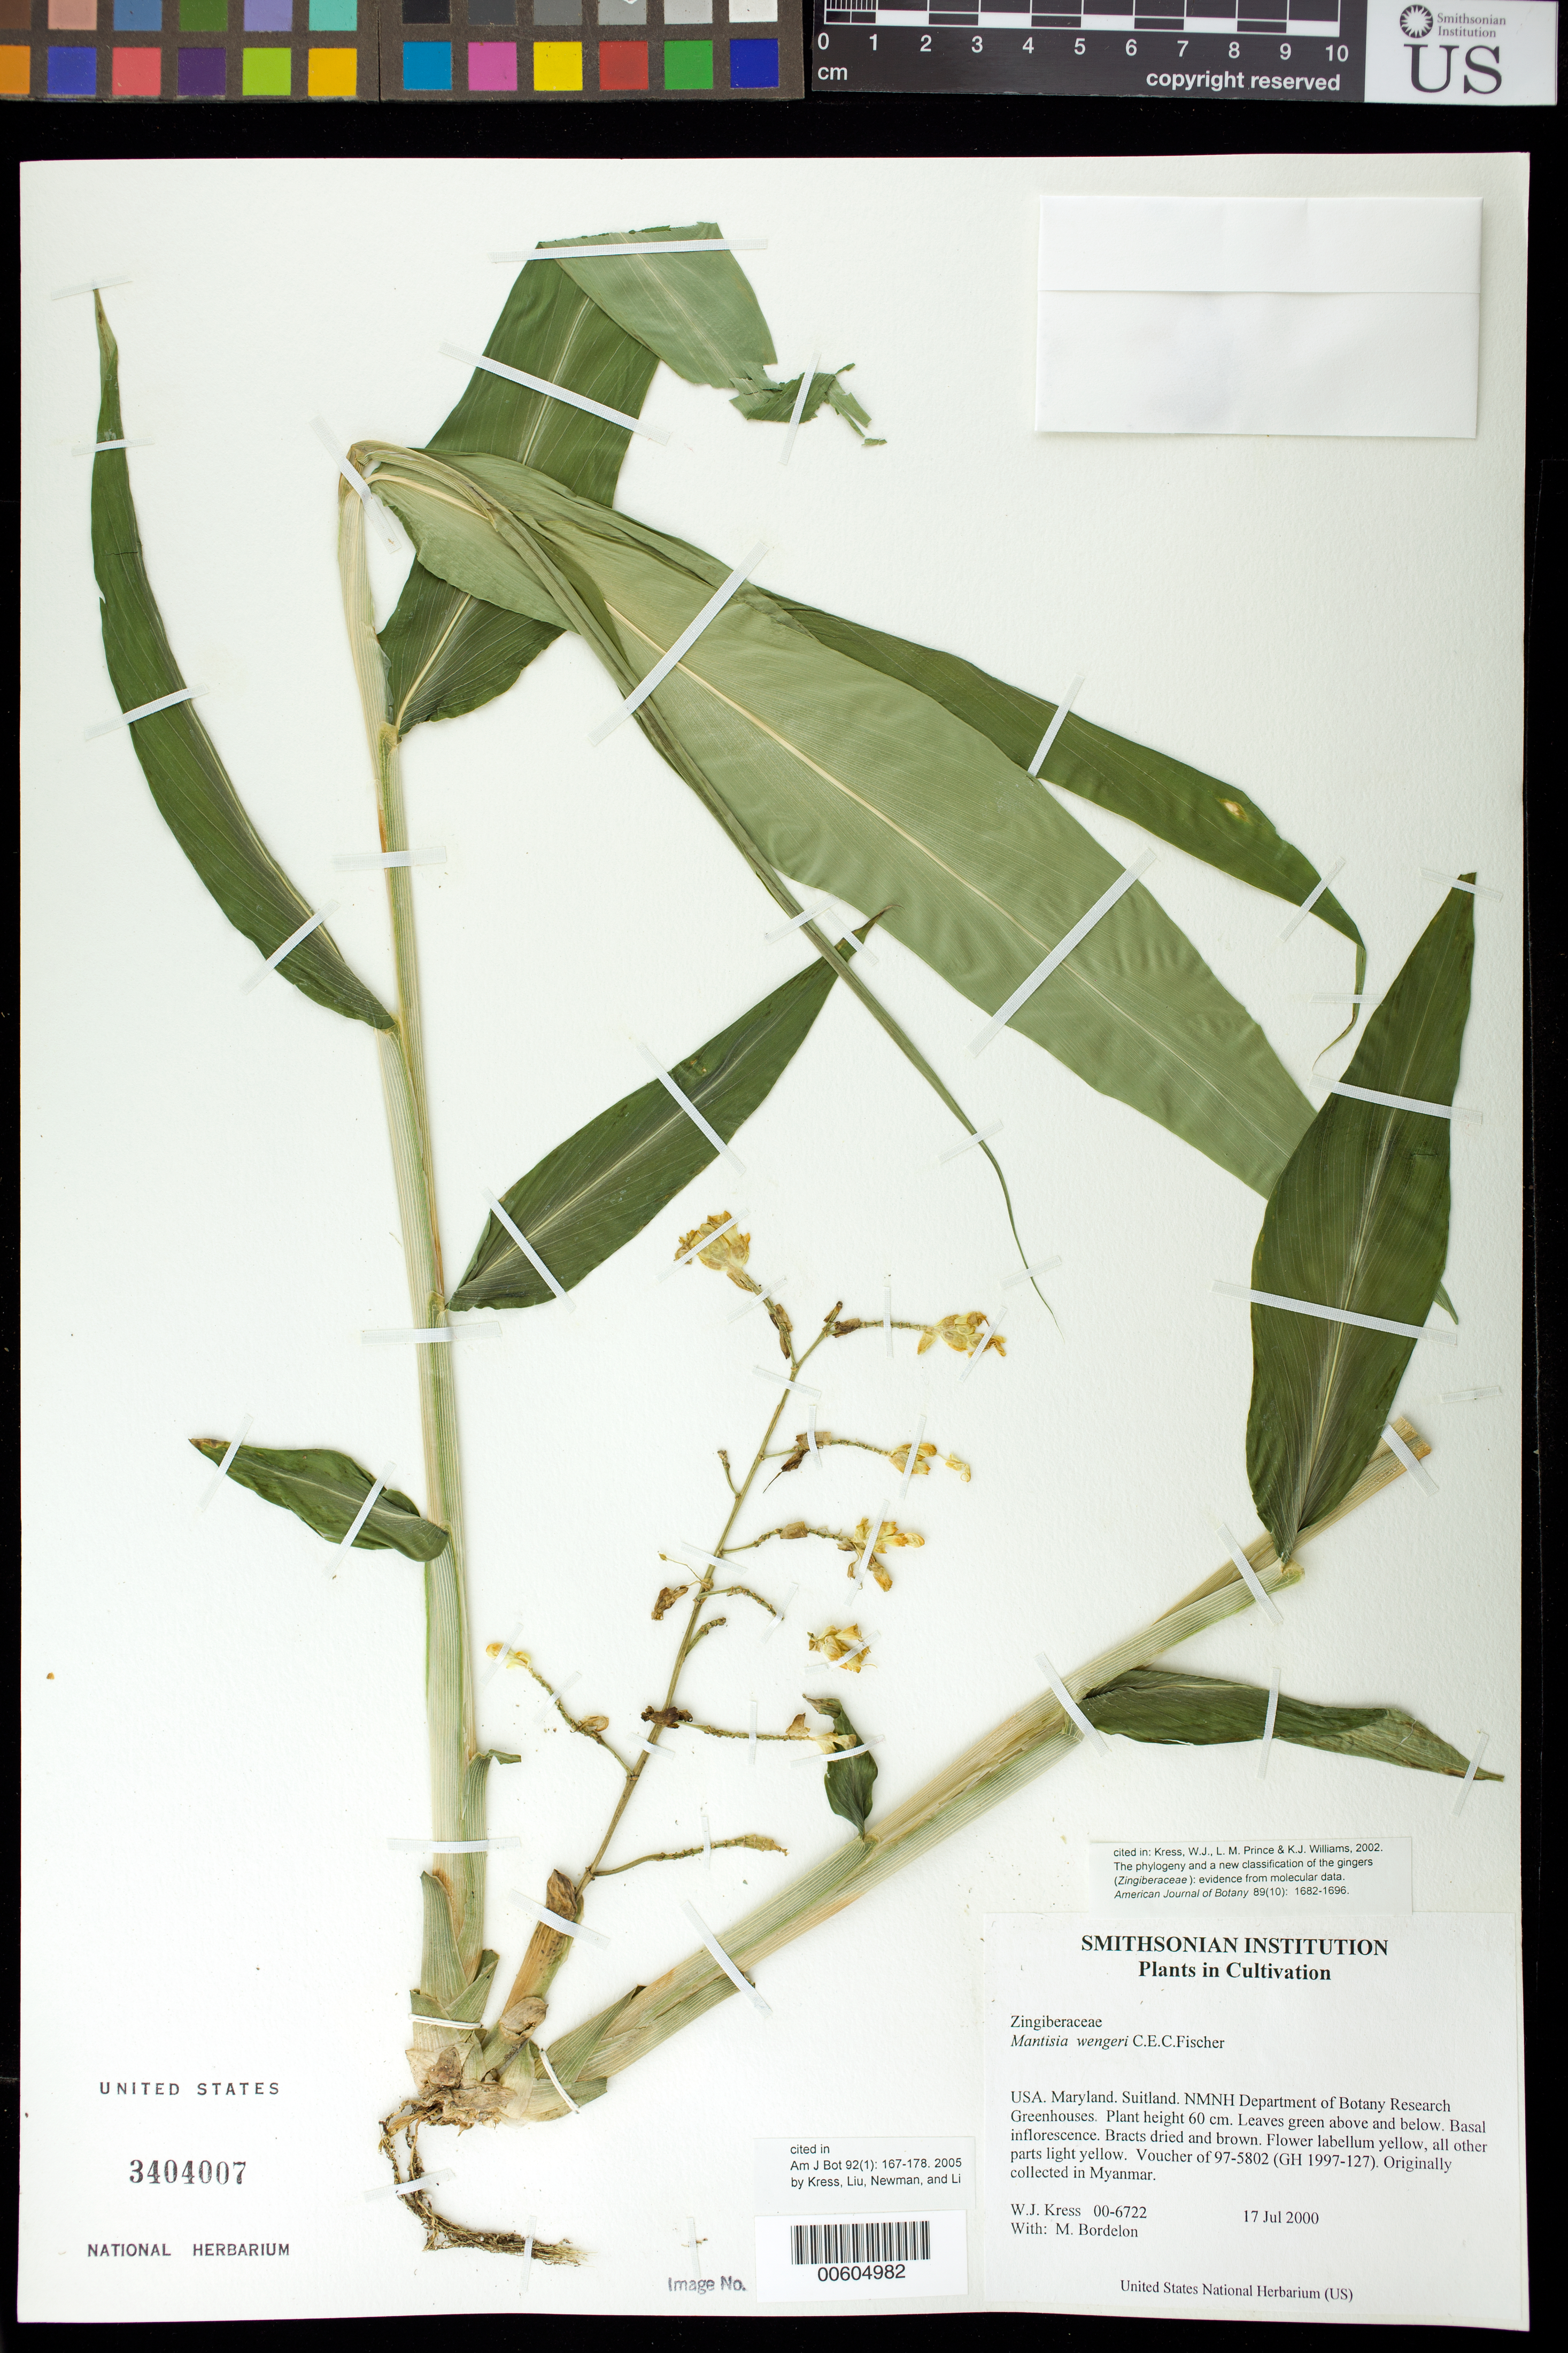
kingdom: Plantae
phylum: Tracheophyta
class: Liliopsida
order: Zingiberales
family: Zingiberaceae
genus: Globba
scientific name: Globba wengeri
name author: (C.E.C. Fisch.) K.J. Williams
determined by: Strong, M. T., (US), Smithsonian Institution - National Museum of Natural History (UNITED STATES)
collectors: W. J. Kress & M. Bordelon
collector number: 00-6722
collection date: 2000-07-17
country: United States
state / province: Maryland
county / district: Prince George's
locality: NMNH Botany Research Greenhouses. Suitland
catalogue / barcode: US 3404007